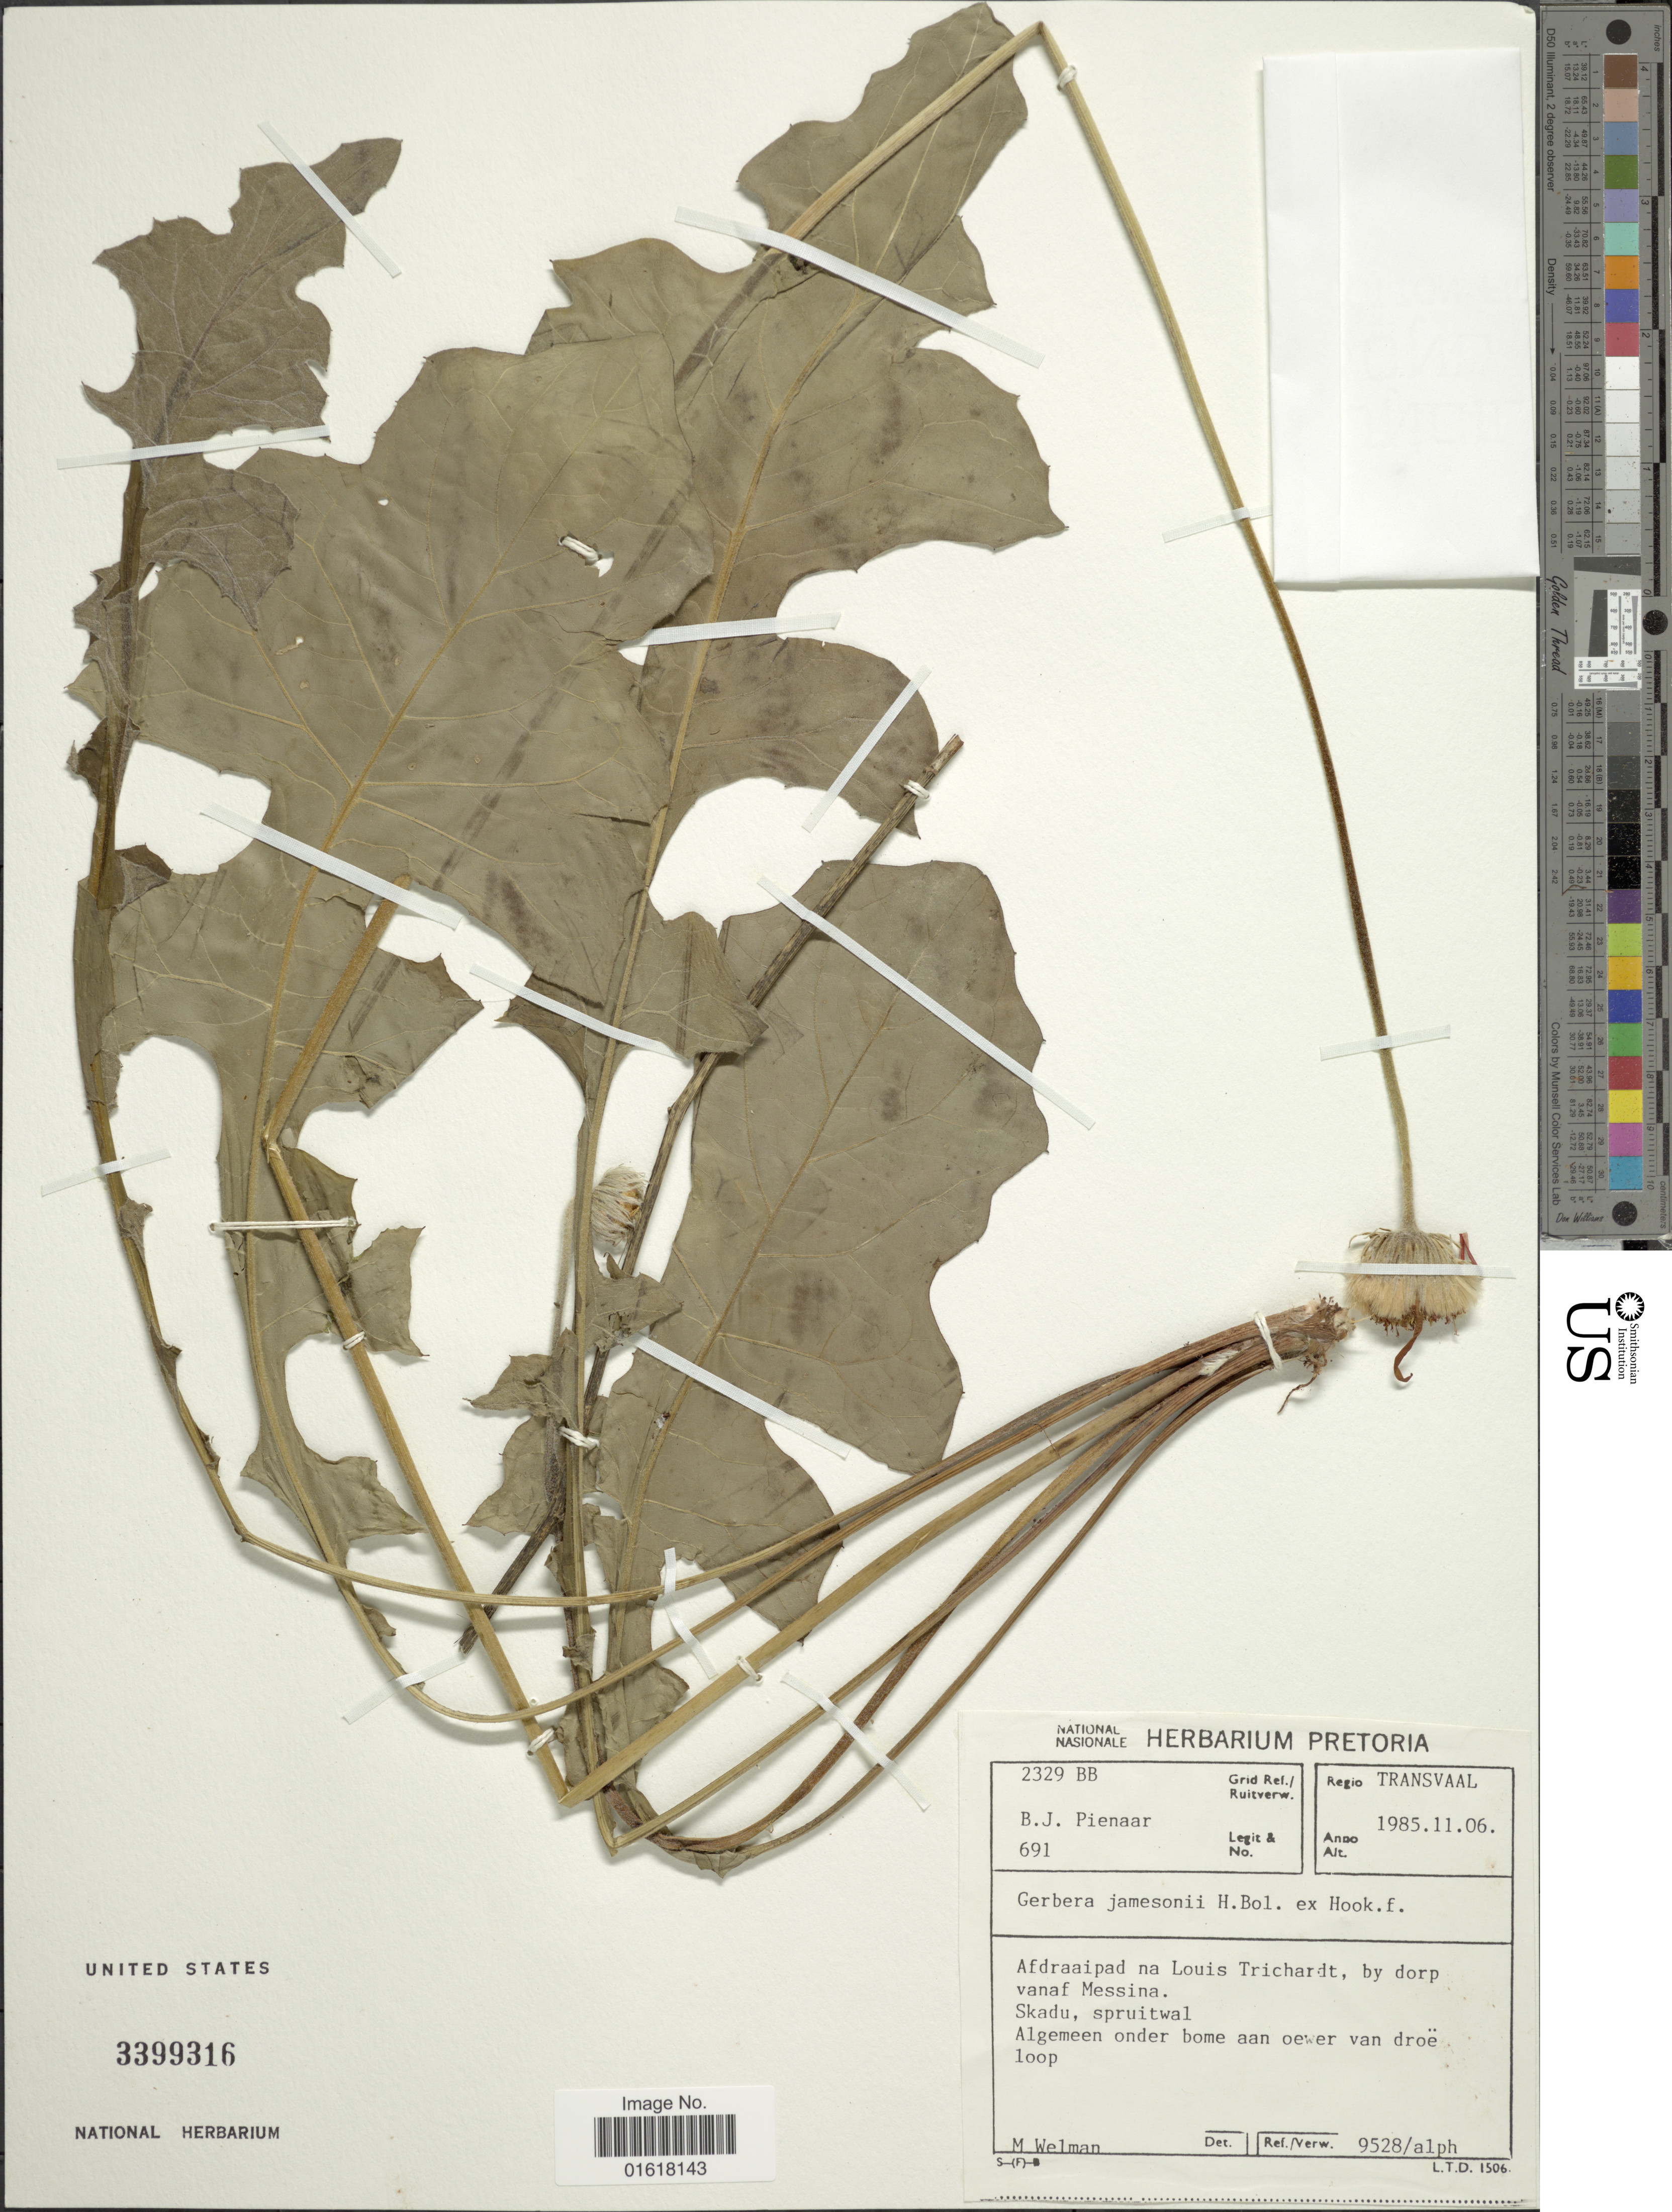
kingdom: Plantae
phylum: Tracheophyta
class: Magnoliopsida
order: Asterales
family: Asteraceae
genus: Gerbera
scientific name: Gerbera jamesonii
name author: Bolus ex Hook. f.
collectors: B. Pienaar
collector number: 691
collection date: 1985-11-06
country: South Africa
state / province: Limpopo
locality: Afdraaipad na Louis Trichardt, by dorp vanaf Messina. Skadu, spruitwal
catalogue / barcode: US 3399316